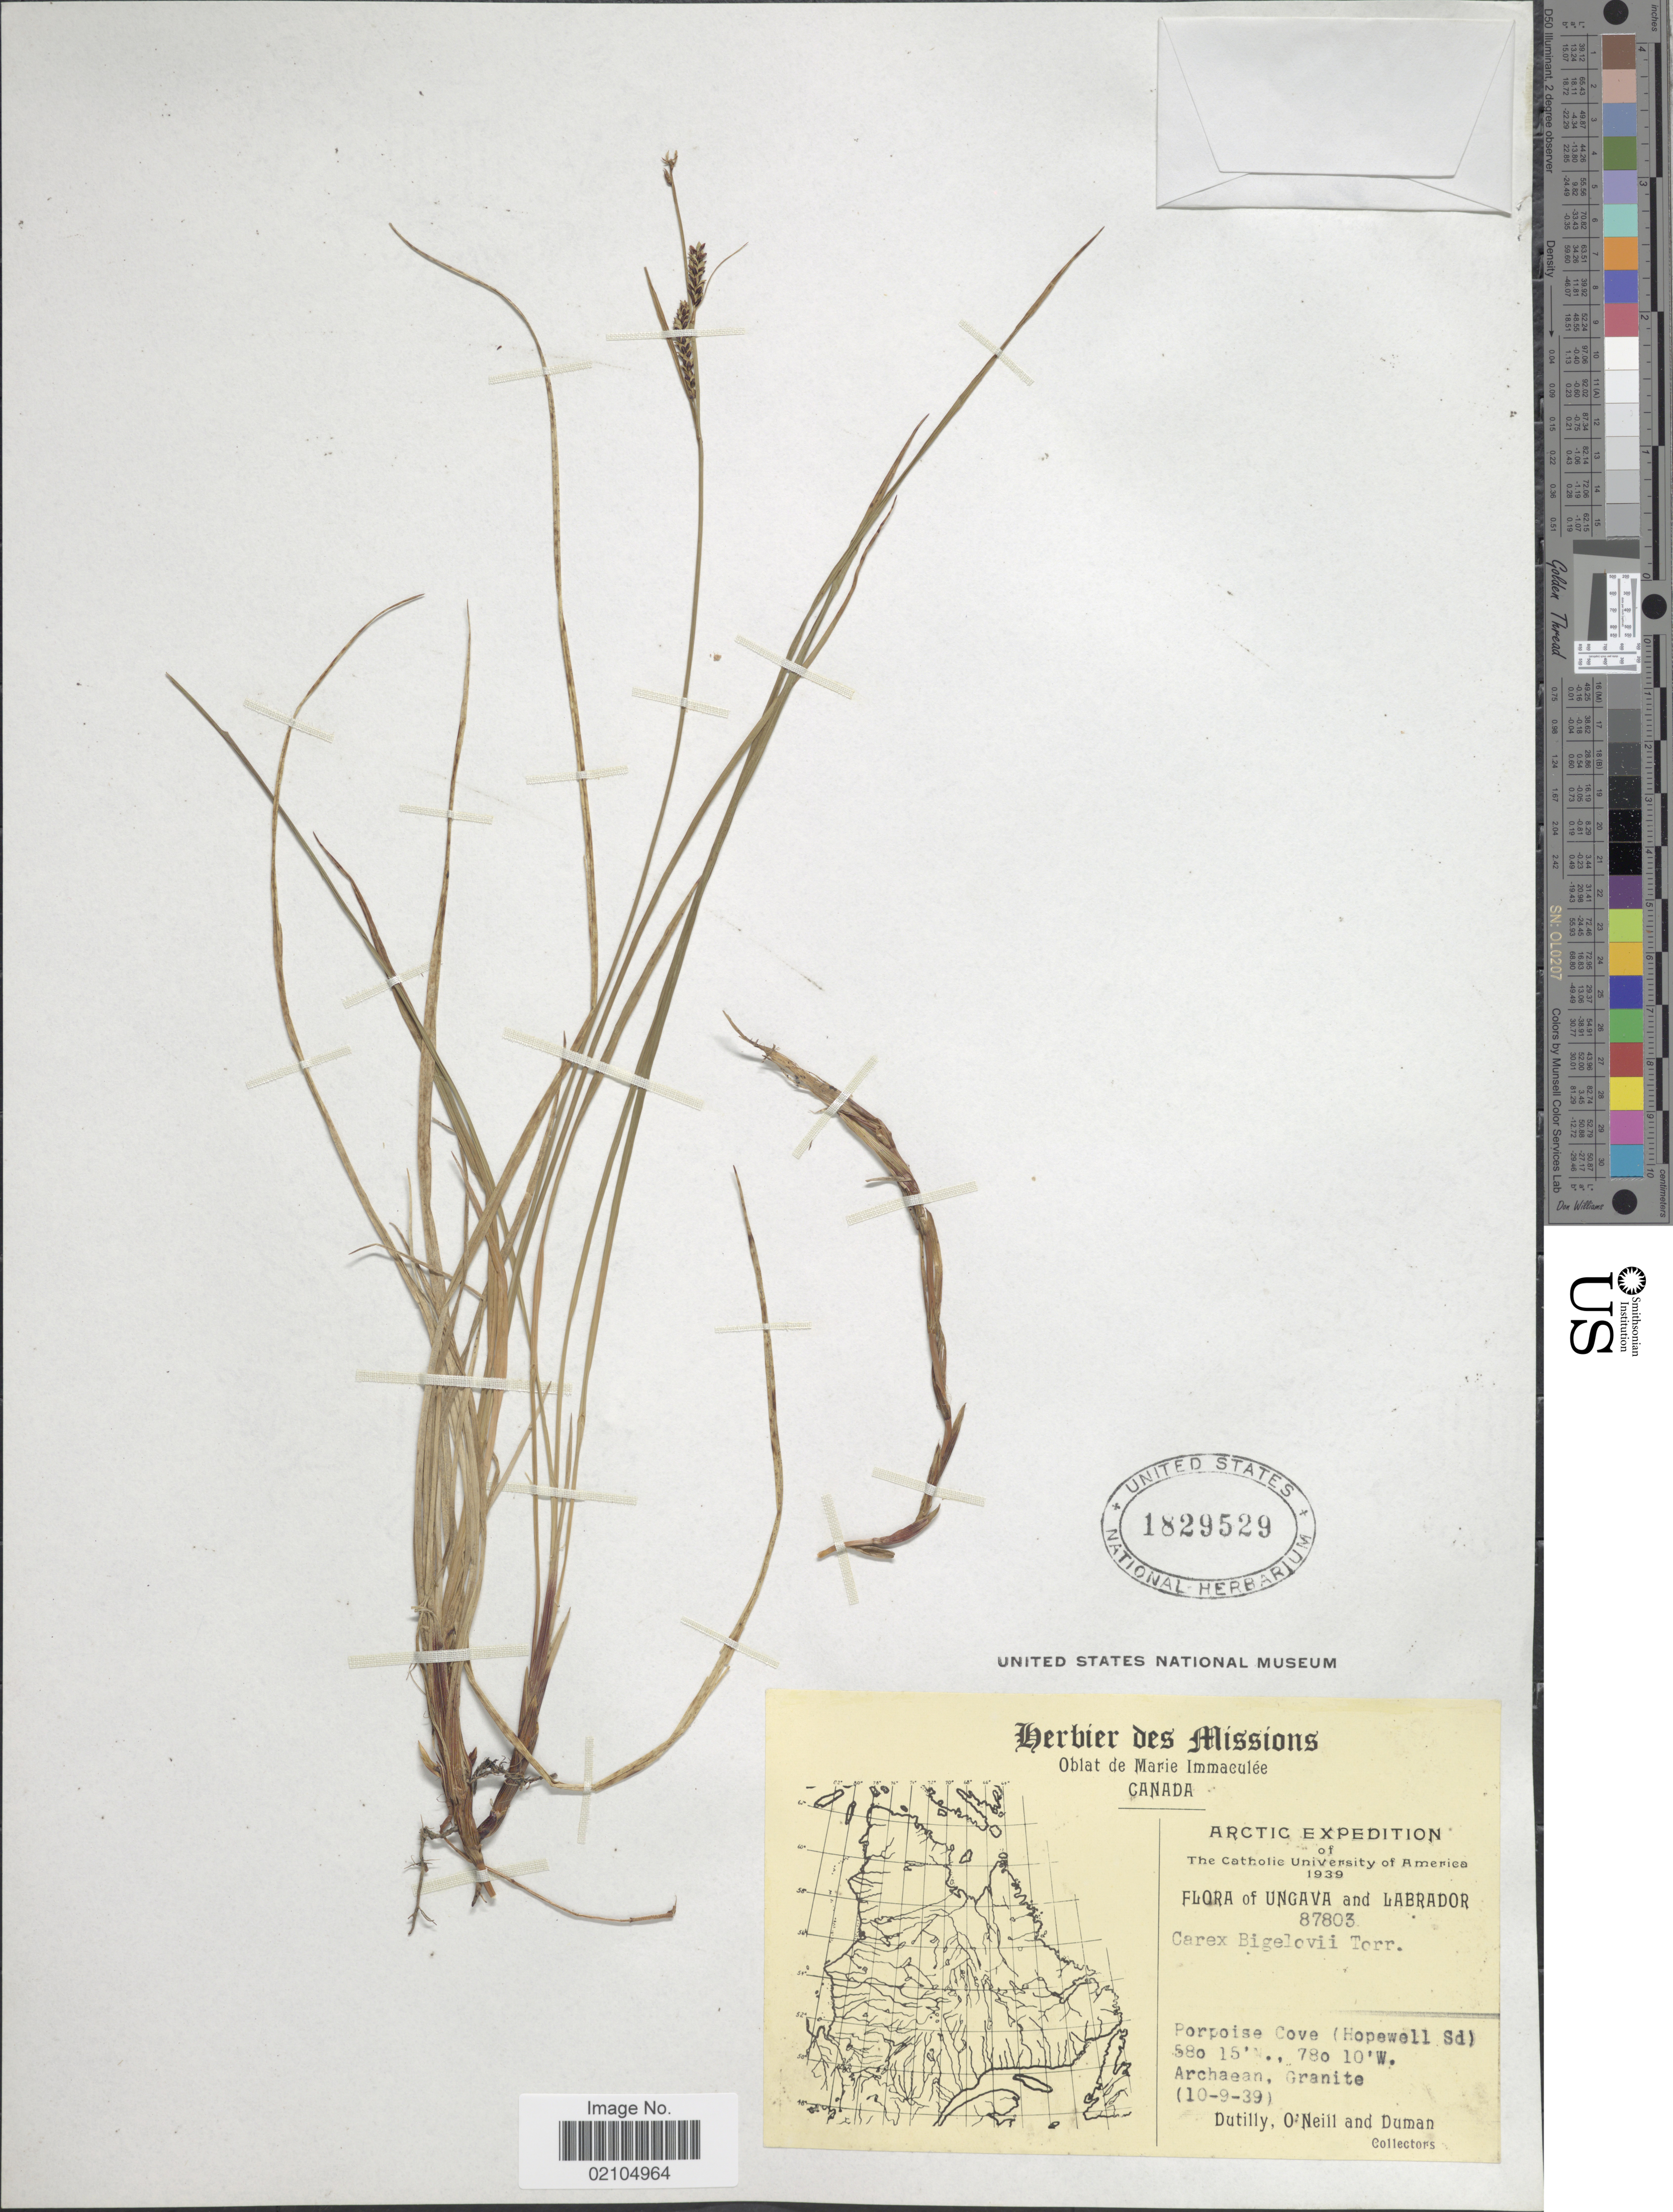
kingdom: Plantae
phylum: Tracheophyta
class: Liliopsida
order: Poales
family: Cyperaceae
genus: Carex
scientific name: Carex bigelowii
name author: Torr. ex Schwein.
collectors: -. Dutilly, O' Neill & -. Duman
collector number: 87803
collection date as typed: Transcribed d/m/y: 10/9/39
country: Canada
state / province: Newfoundland and Labrador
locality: Arctic. Ungava and Labrador. Porpoise Cove (Hopewell Sd)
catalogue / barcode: US 1829529